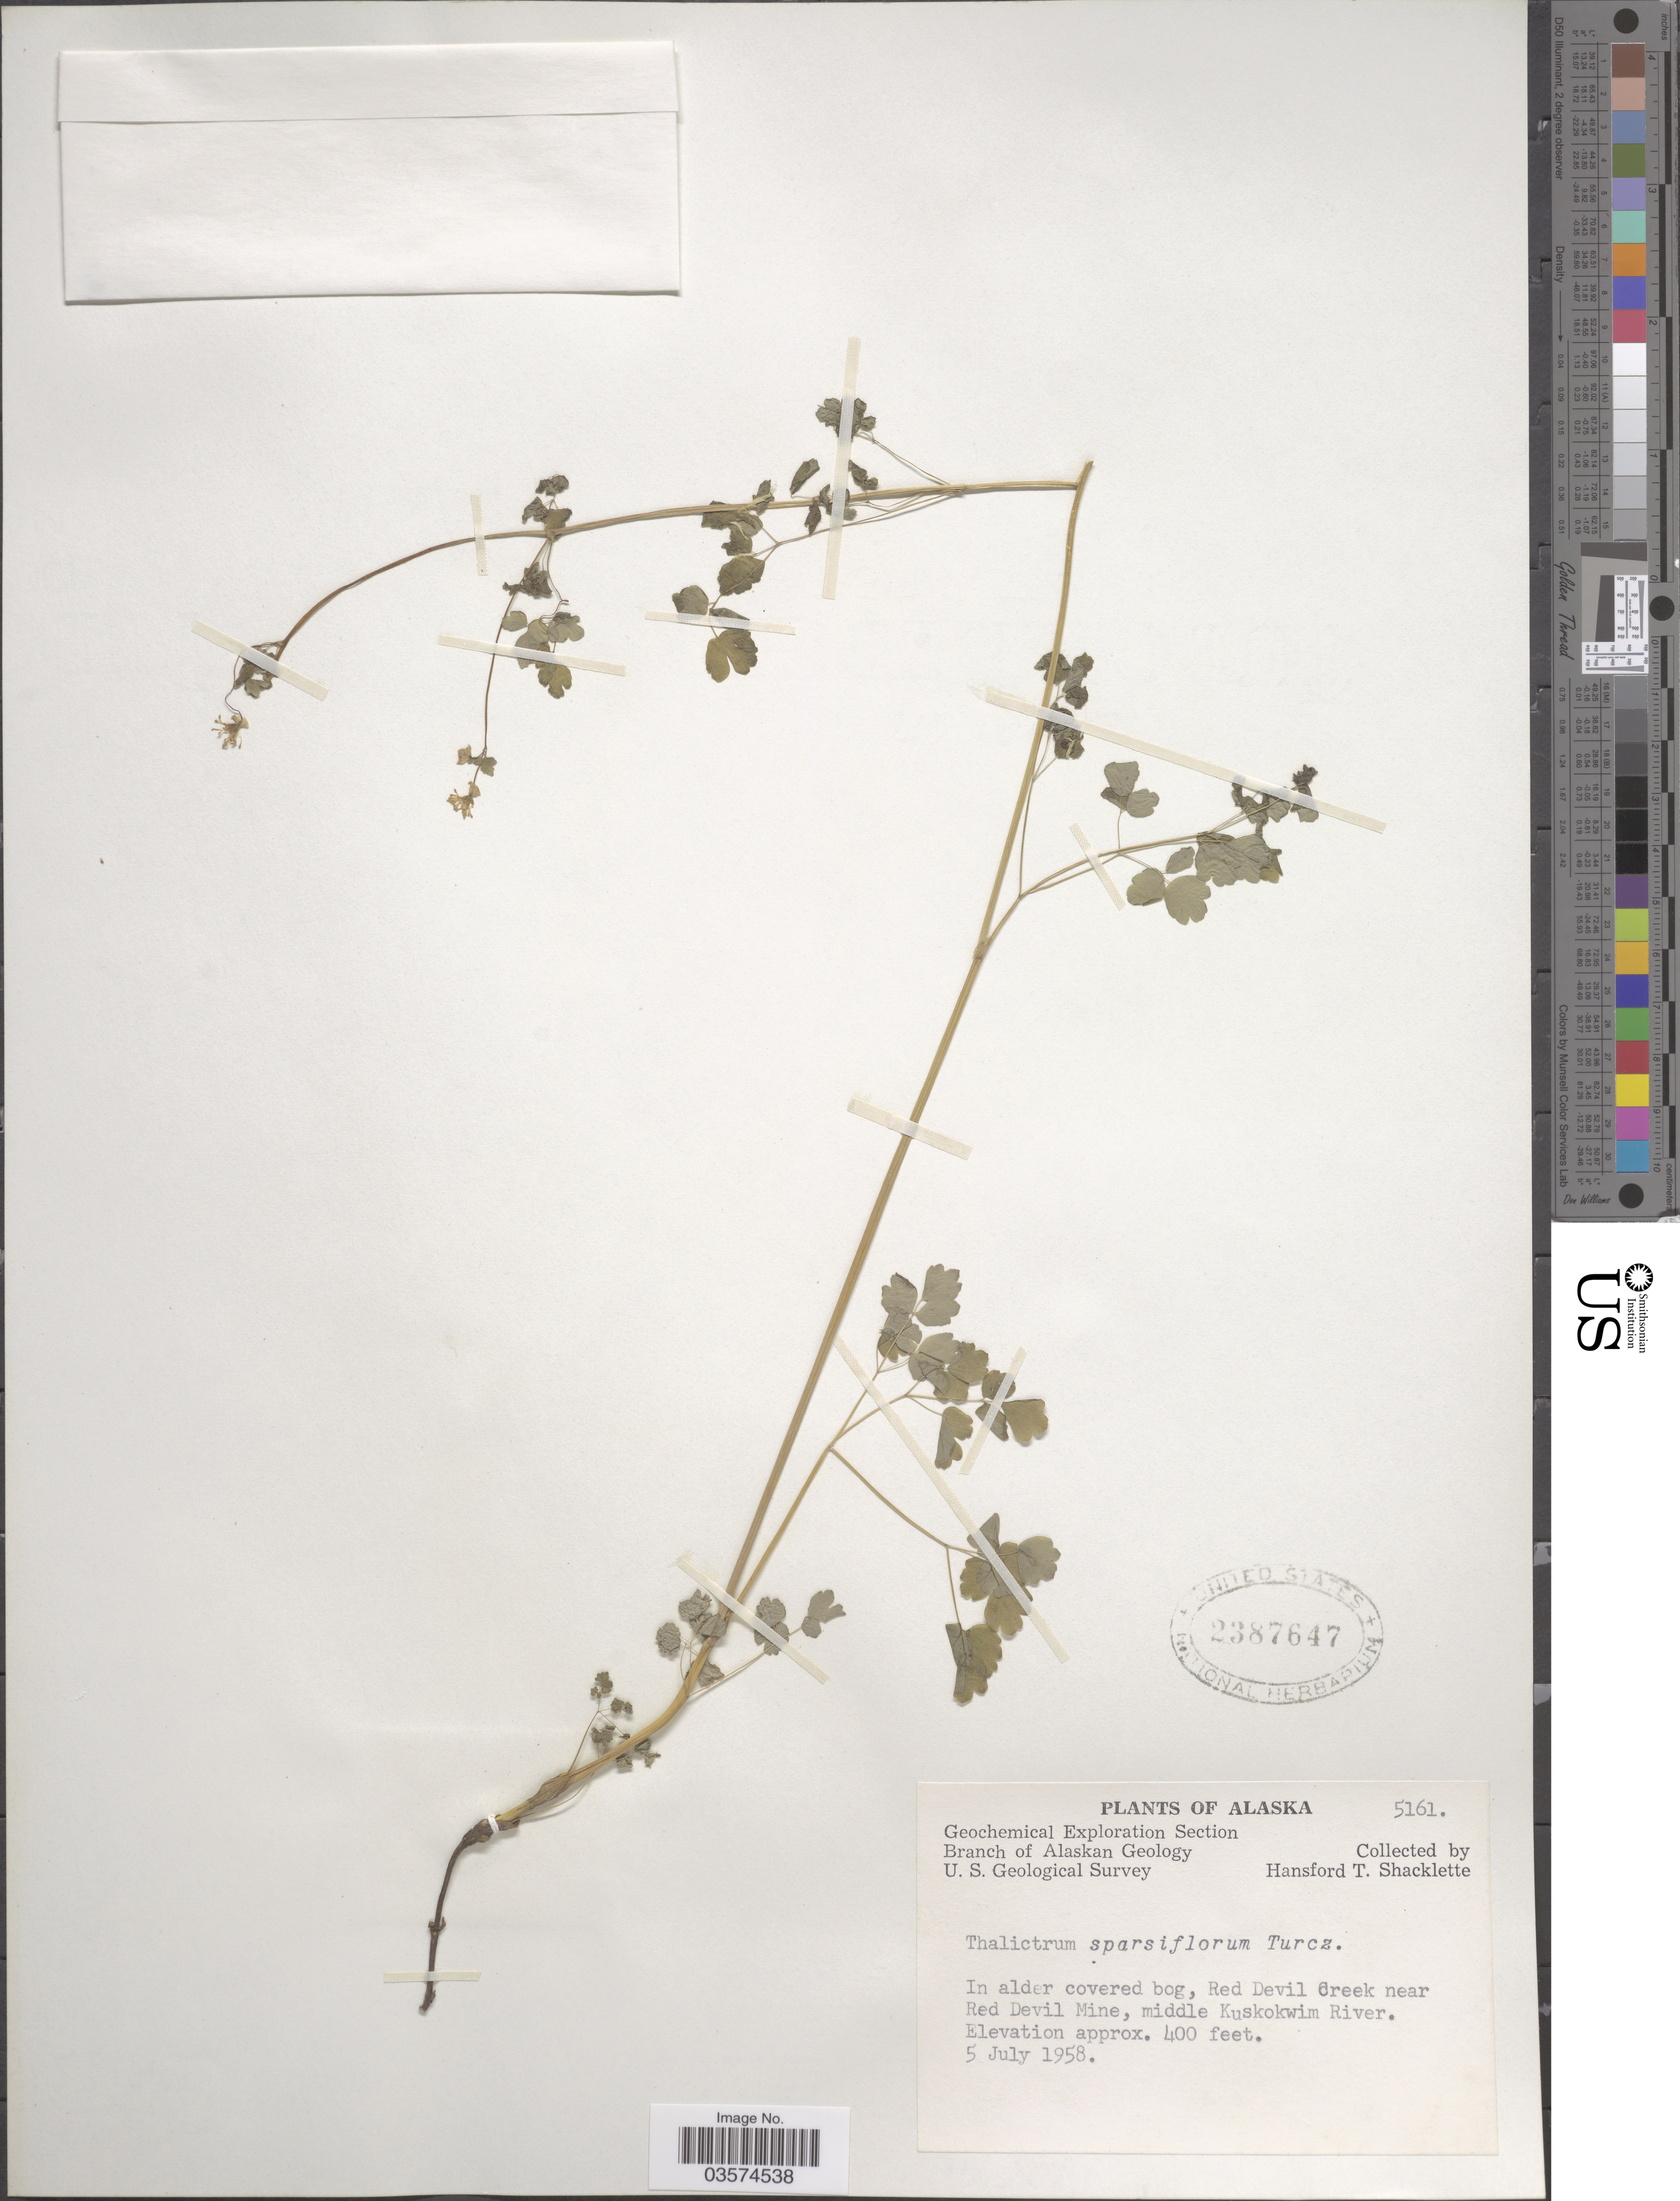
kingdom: Plantae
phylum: Tracheophyta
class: Magnoliopsida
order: Ranunculales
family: Ranunculaceae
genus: Thalictrum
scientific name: Thalictrum sparsiflorum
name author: Turcz. ex Fisch. & C.A. Mey.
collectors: H. Shacklette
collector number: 5161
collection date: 1958-07-05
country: United States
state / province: Alaska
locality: In alder covered bog, Red Devil Creek near Red Devil Mine, middle Kuskokwim River.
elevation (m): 122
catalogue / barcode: US 2387647